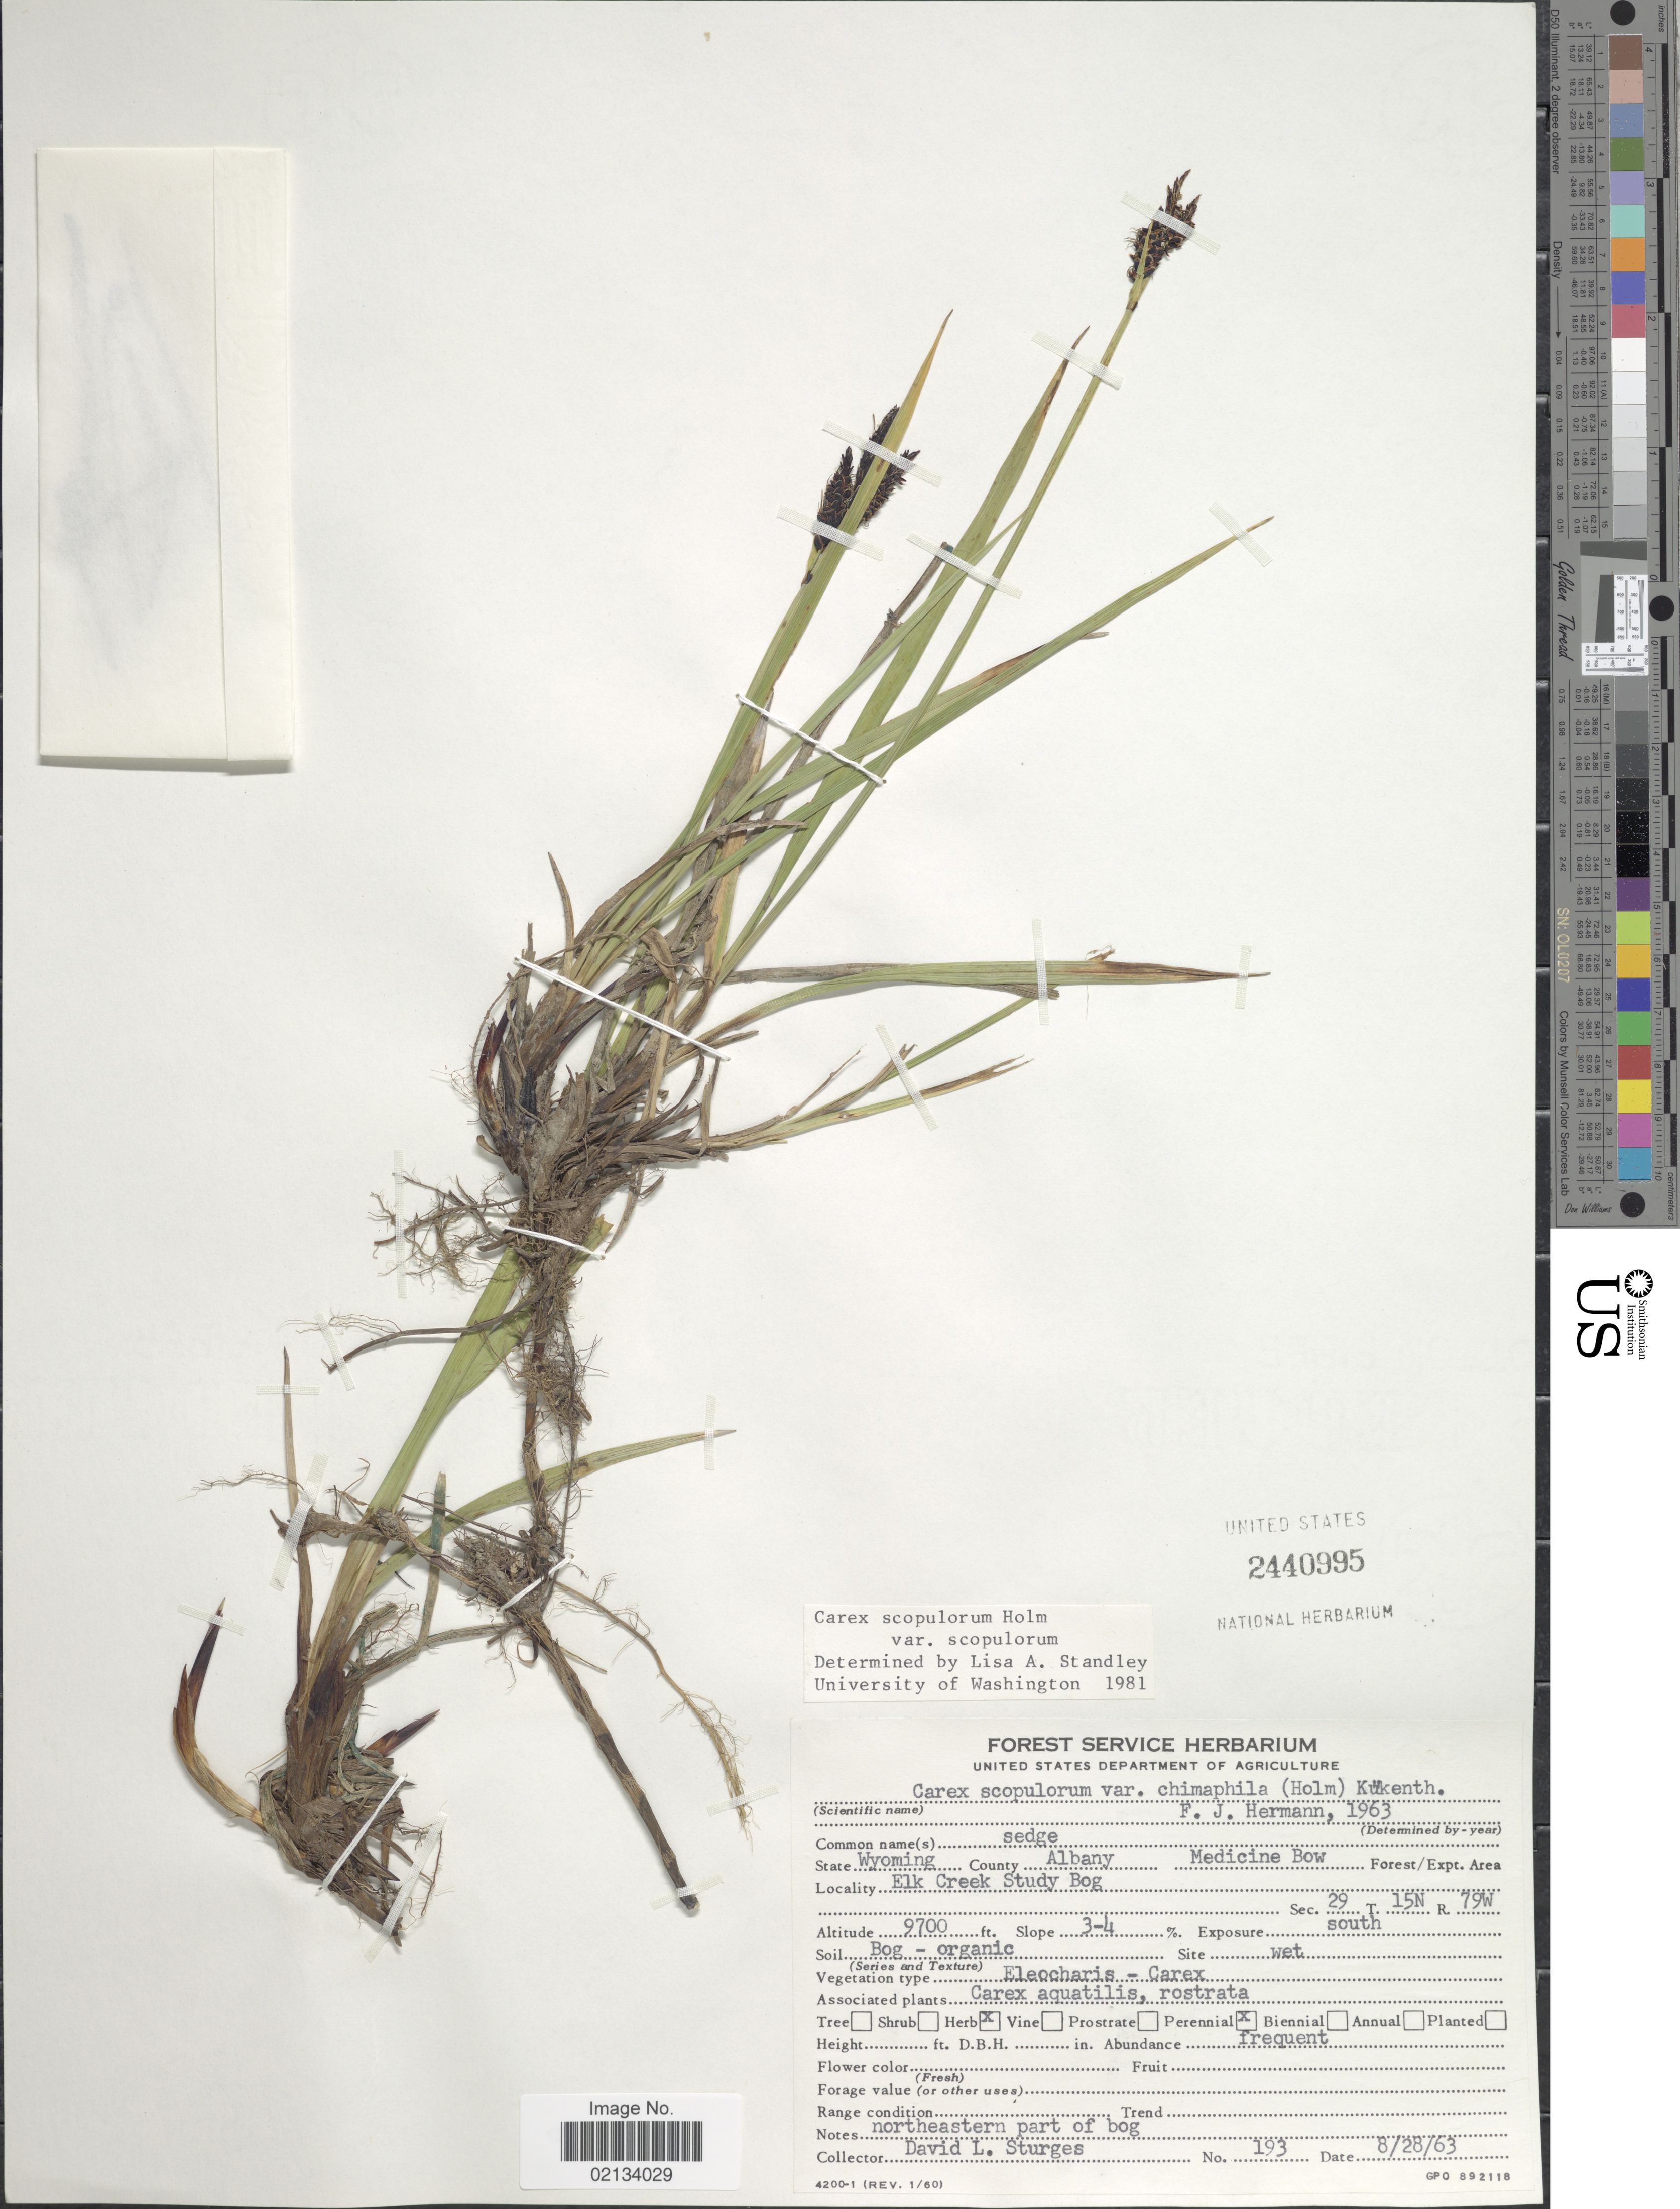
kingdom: Plantae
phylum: Tracheophyta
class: Liliopsida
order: Poales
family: Cyperaceae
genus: Carex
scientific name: Carex scopulorum var. scopulorum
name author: Holm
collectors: D. Sturges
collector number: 193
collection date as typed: Transcribed d/m/y: 28/8/63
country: United States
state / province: Wyoming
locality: Albany County, Medicine Bow Forest, Elk Creek Study Bog, Sec. 29T.15N R.79W.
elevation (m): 2957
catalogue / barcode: US 2440995